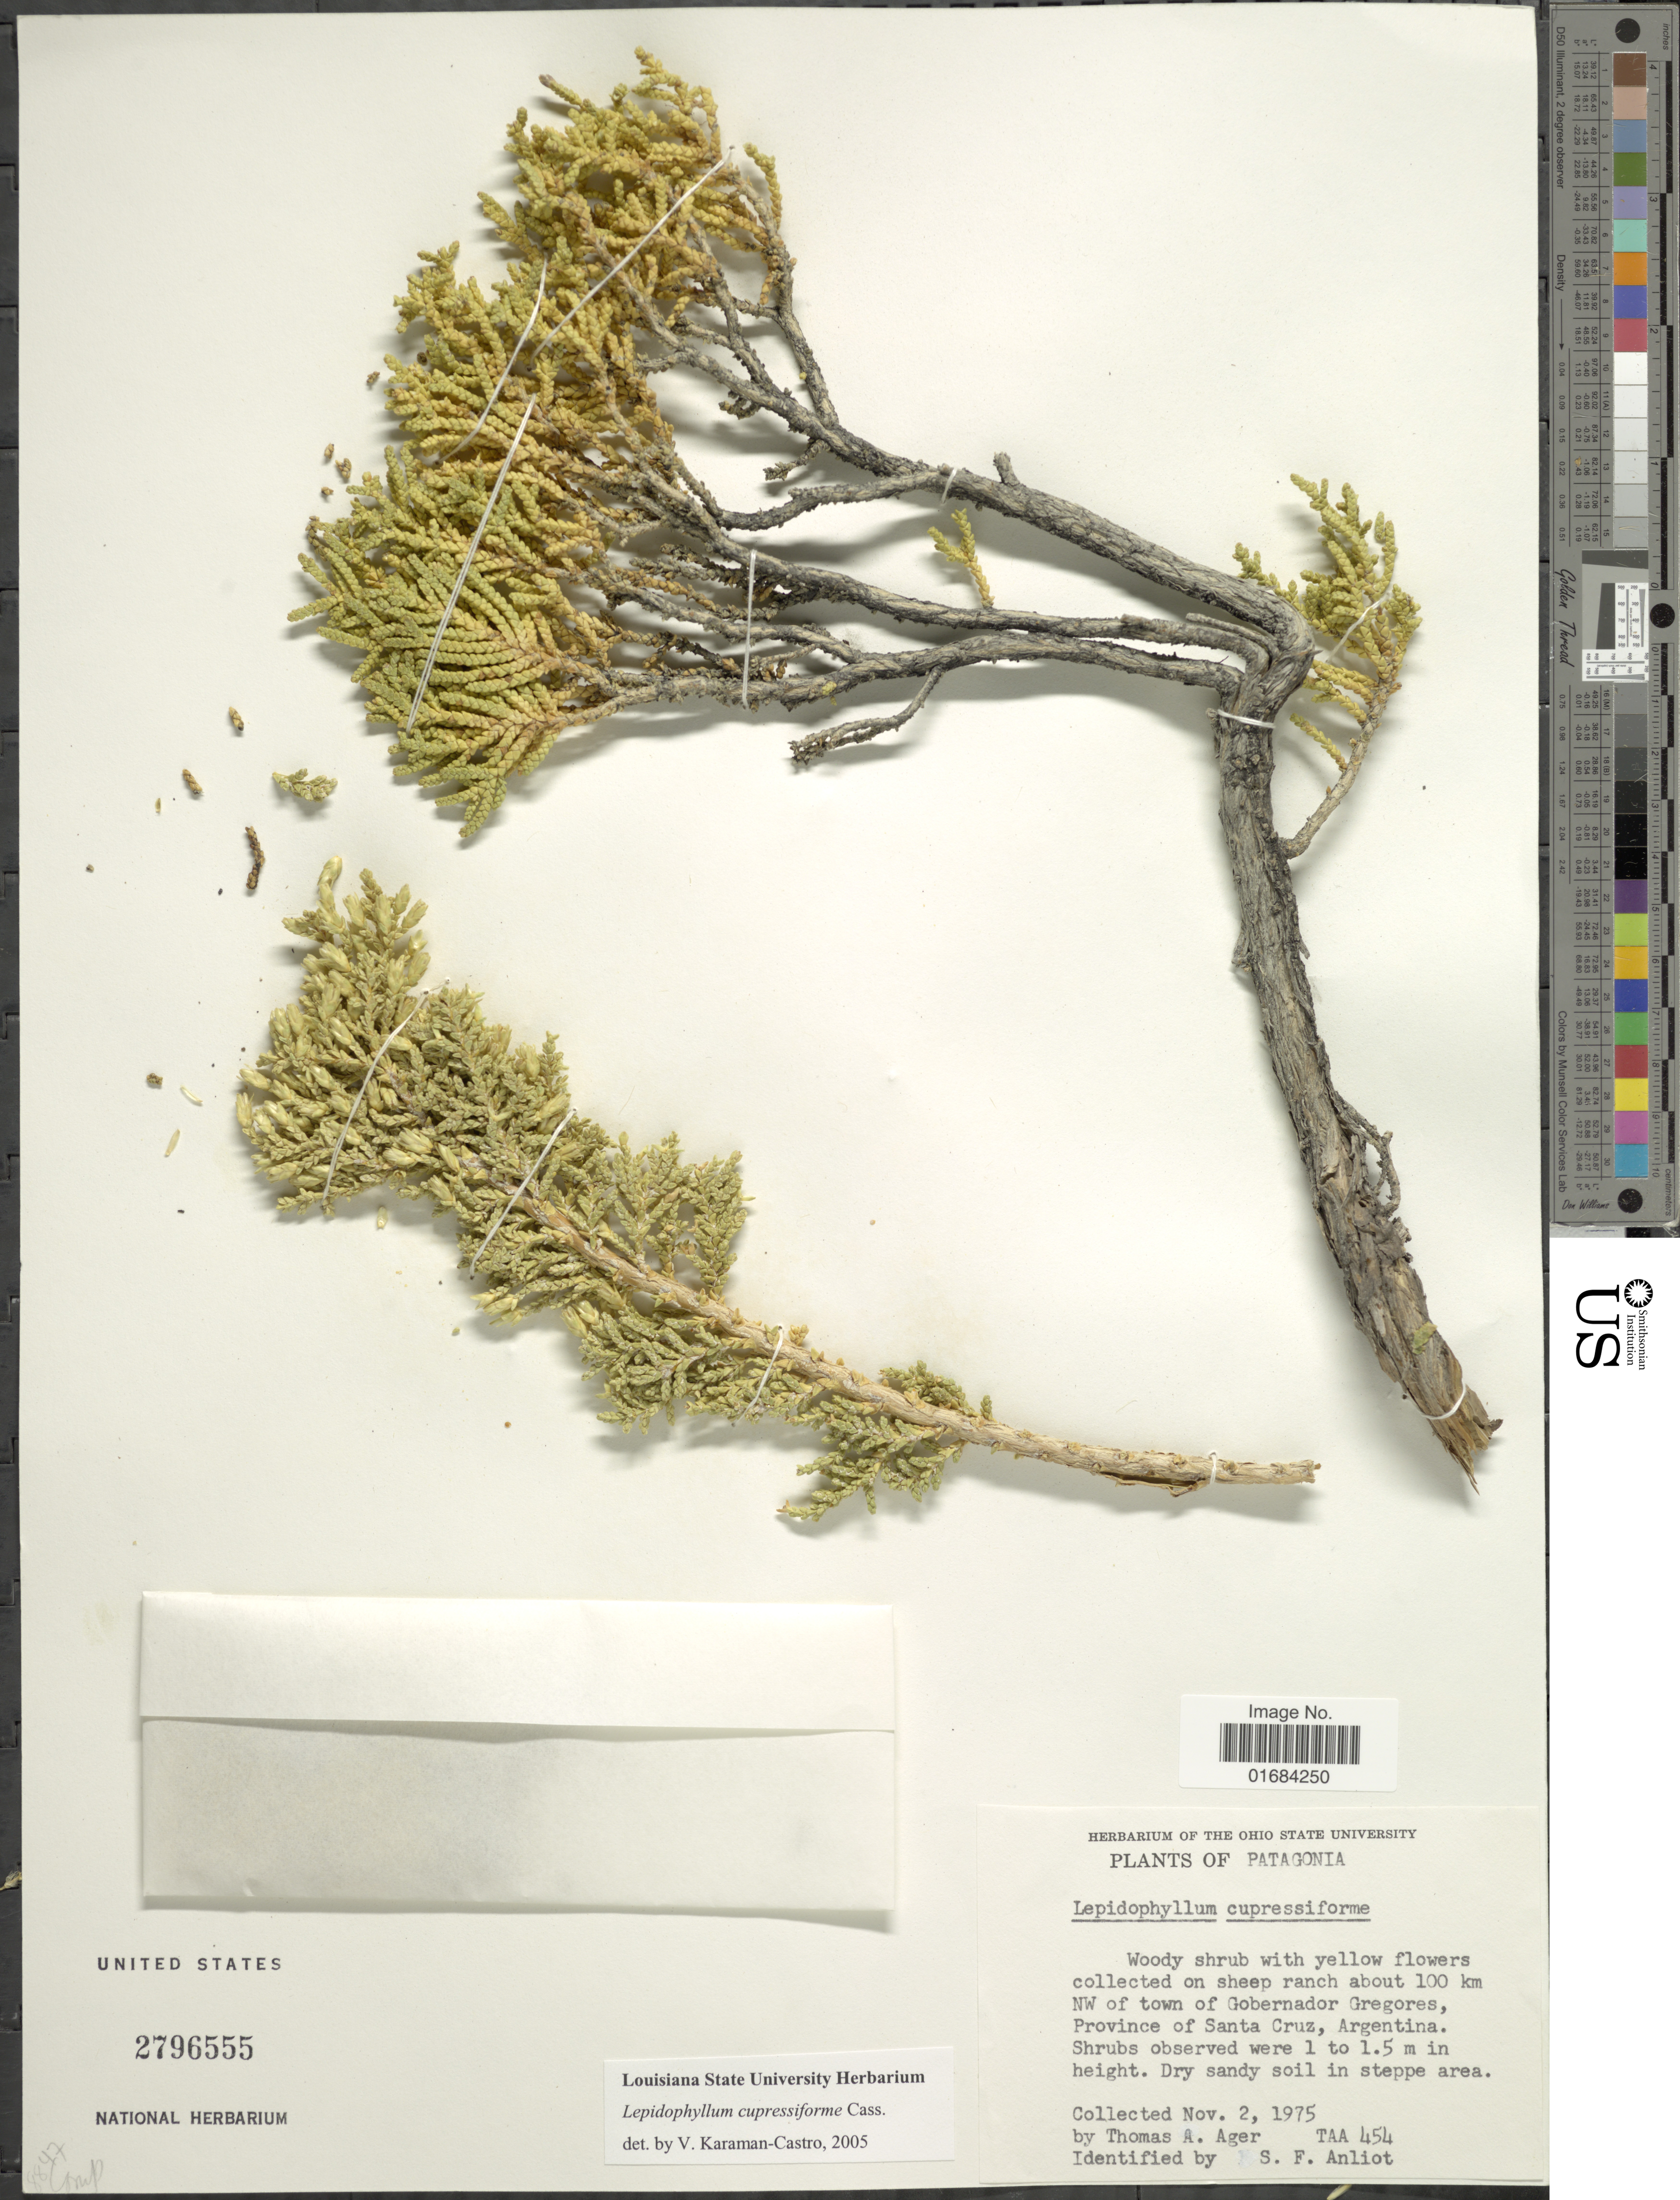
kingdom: Plantae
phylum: Tracheophyta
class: Magnoliopsida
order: Asterales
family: Asteraceae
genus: Lepidophyllum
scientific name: Lepidophyllum cupressiforme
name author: (Lam.) Cass.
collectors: T. A. Ager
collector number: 454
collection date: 1975-11-02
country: Argentina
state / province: Santa Cruz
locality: Patagonia, on sheep ranch about 100 km NW of town of Gobernador Gregores, Province of Santa Cruz, Argentina.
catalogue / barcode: US 2796555